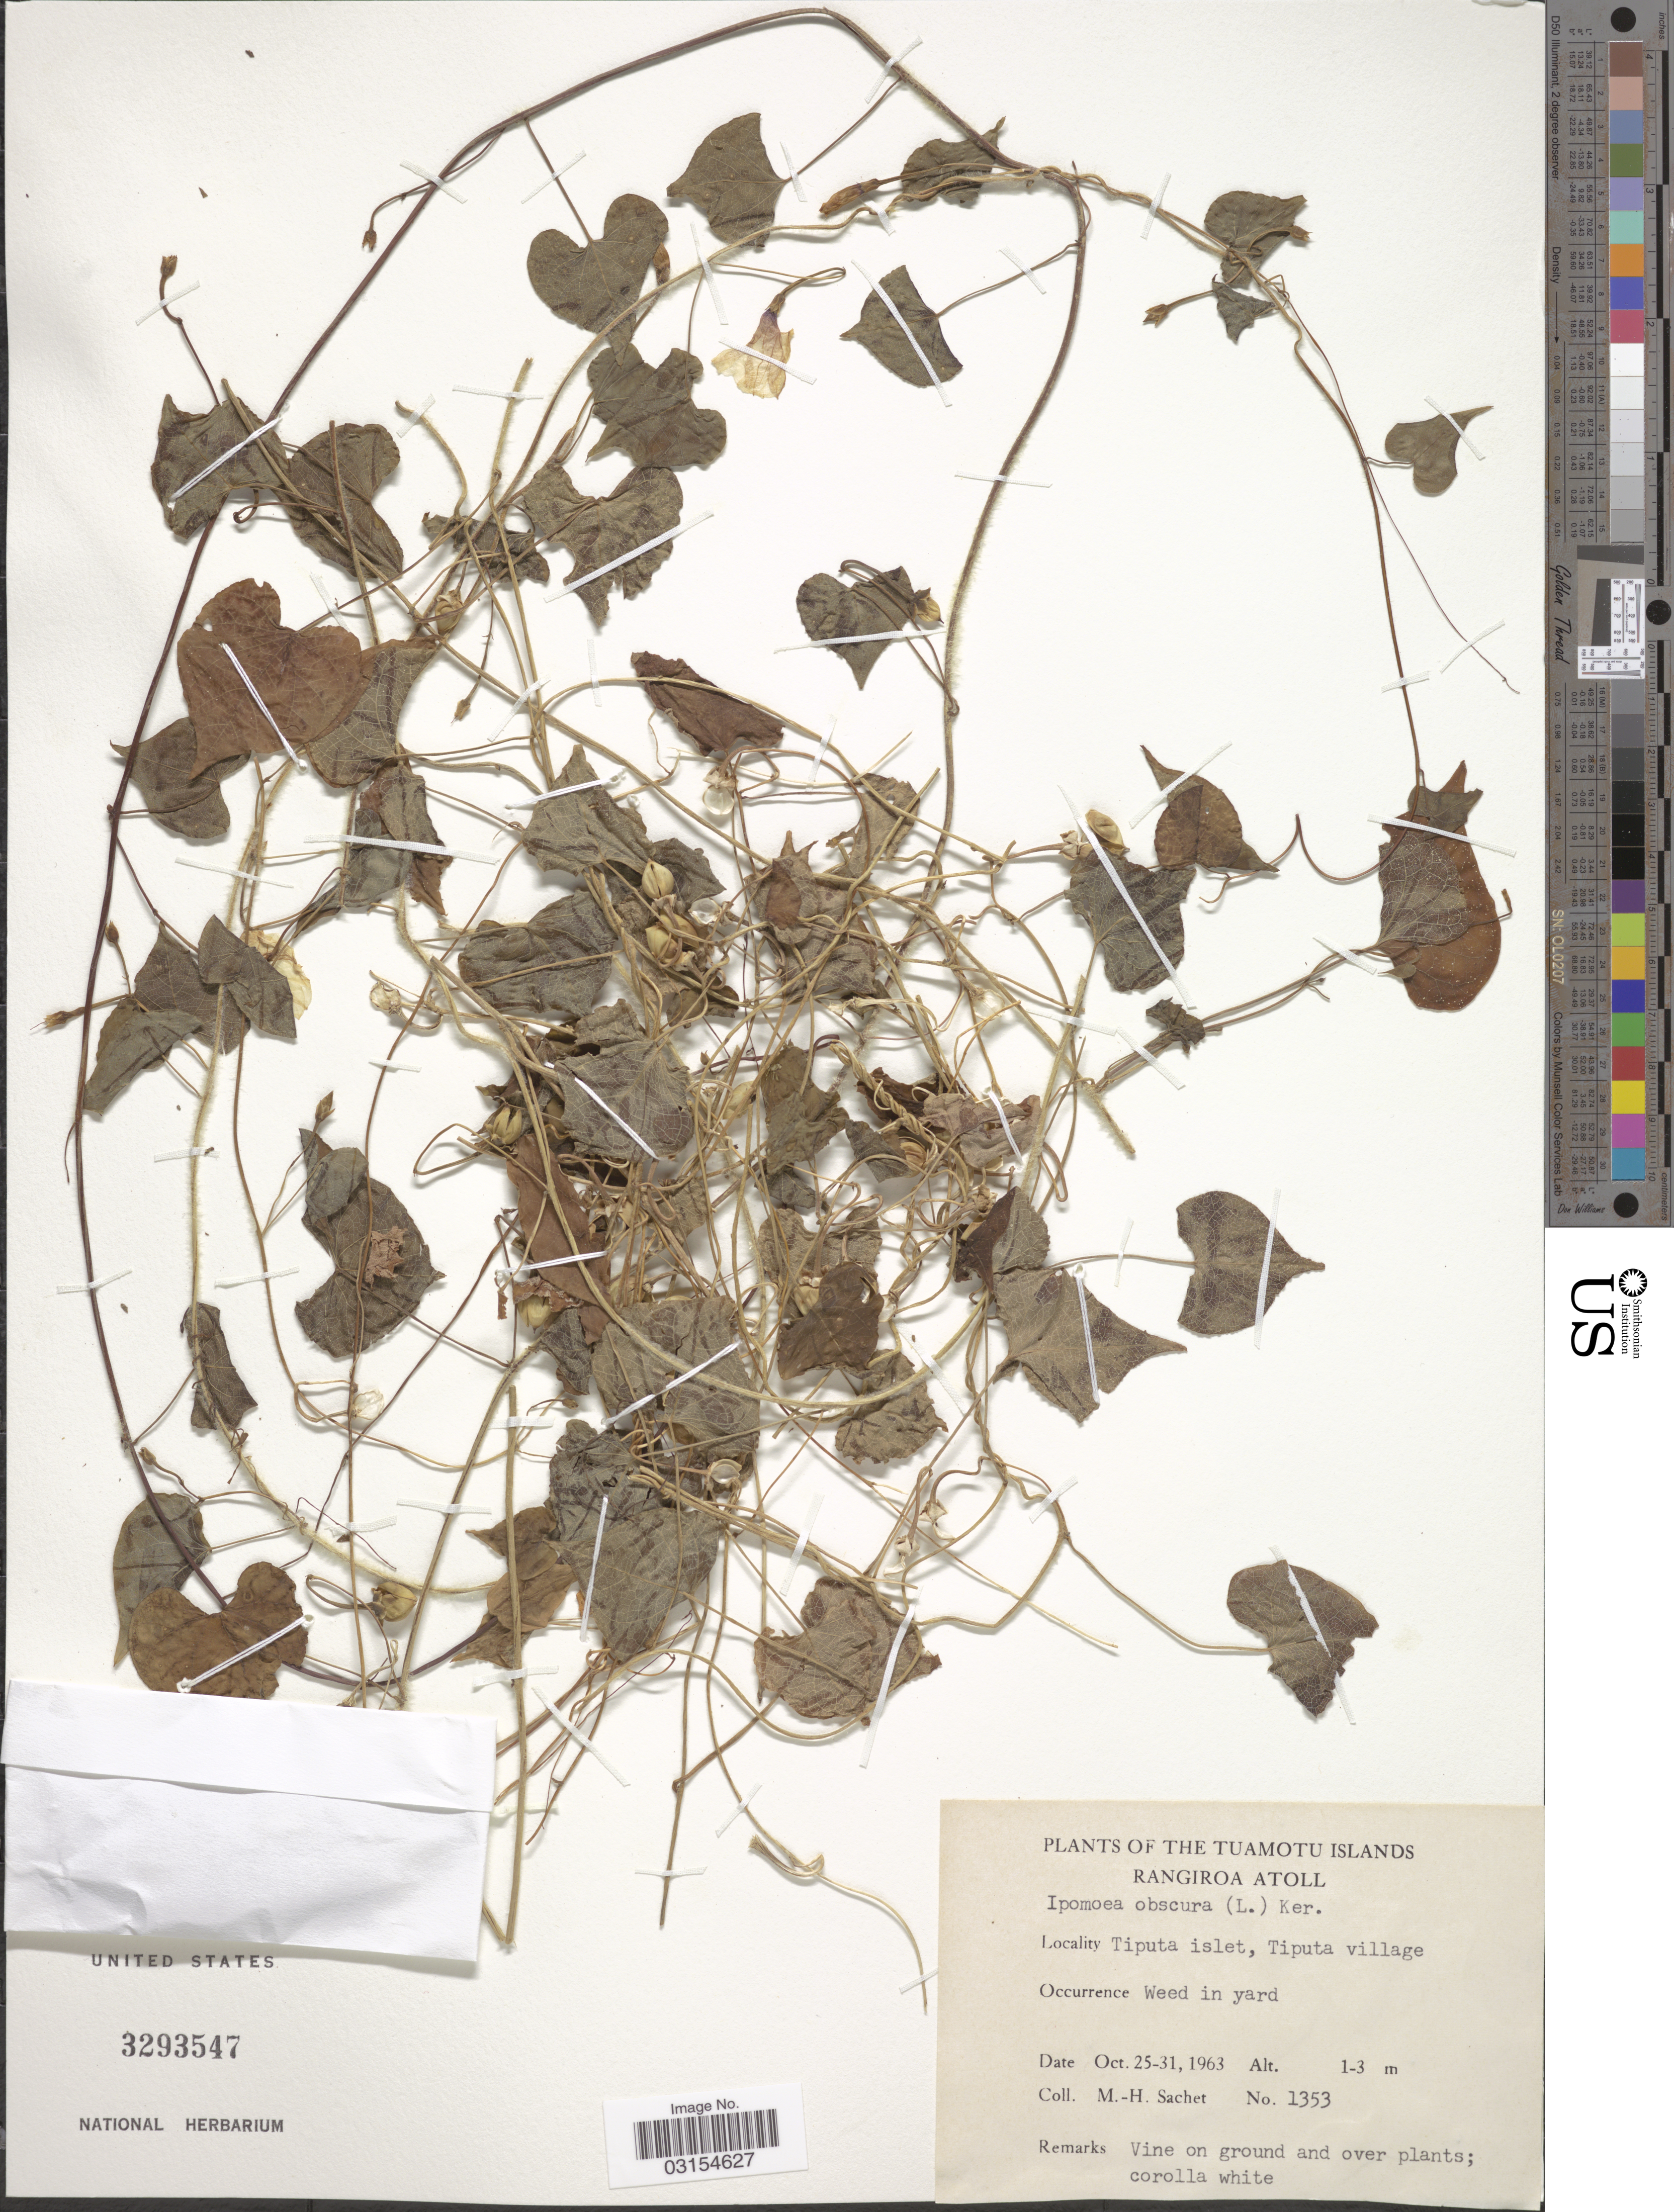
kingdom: Plantae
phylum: Tracheophyta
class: Magnoliopsida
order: Solanales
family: Convolvulaceae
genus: Ipomoea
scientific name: Ipomoea obscura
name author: (L.) Ker Gawl.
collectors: M.-H. Sachet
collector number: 1353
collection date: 1963-10-25/1963-10-31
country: French Polynesia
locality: Tuamotu Islands. Rangiroa Atoll. Tiputa islet, Tiputa village.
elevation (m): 1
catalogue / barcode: US 3293547